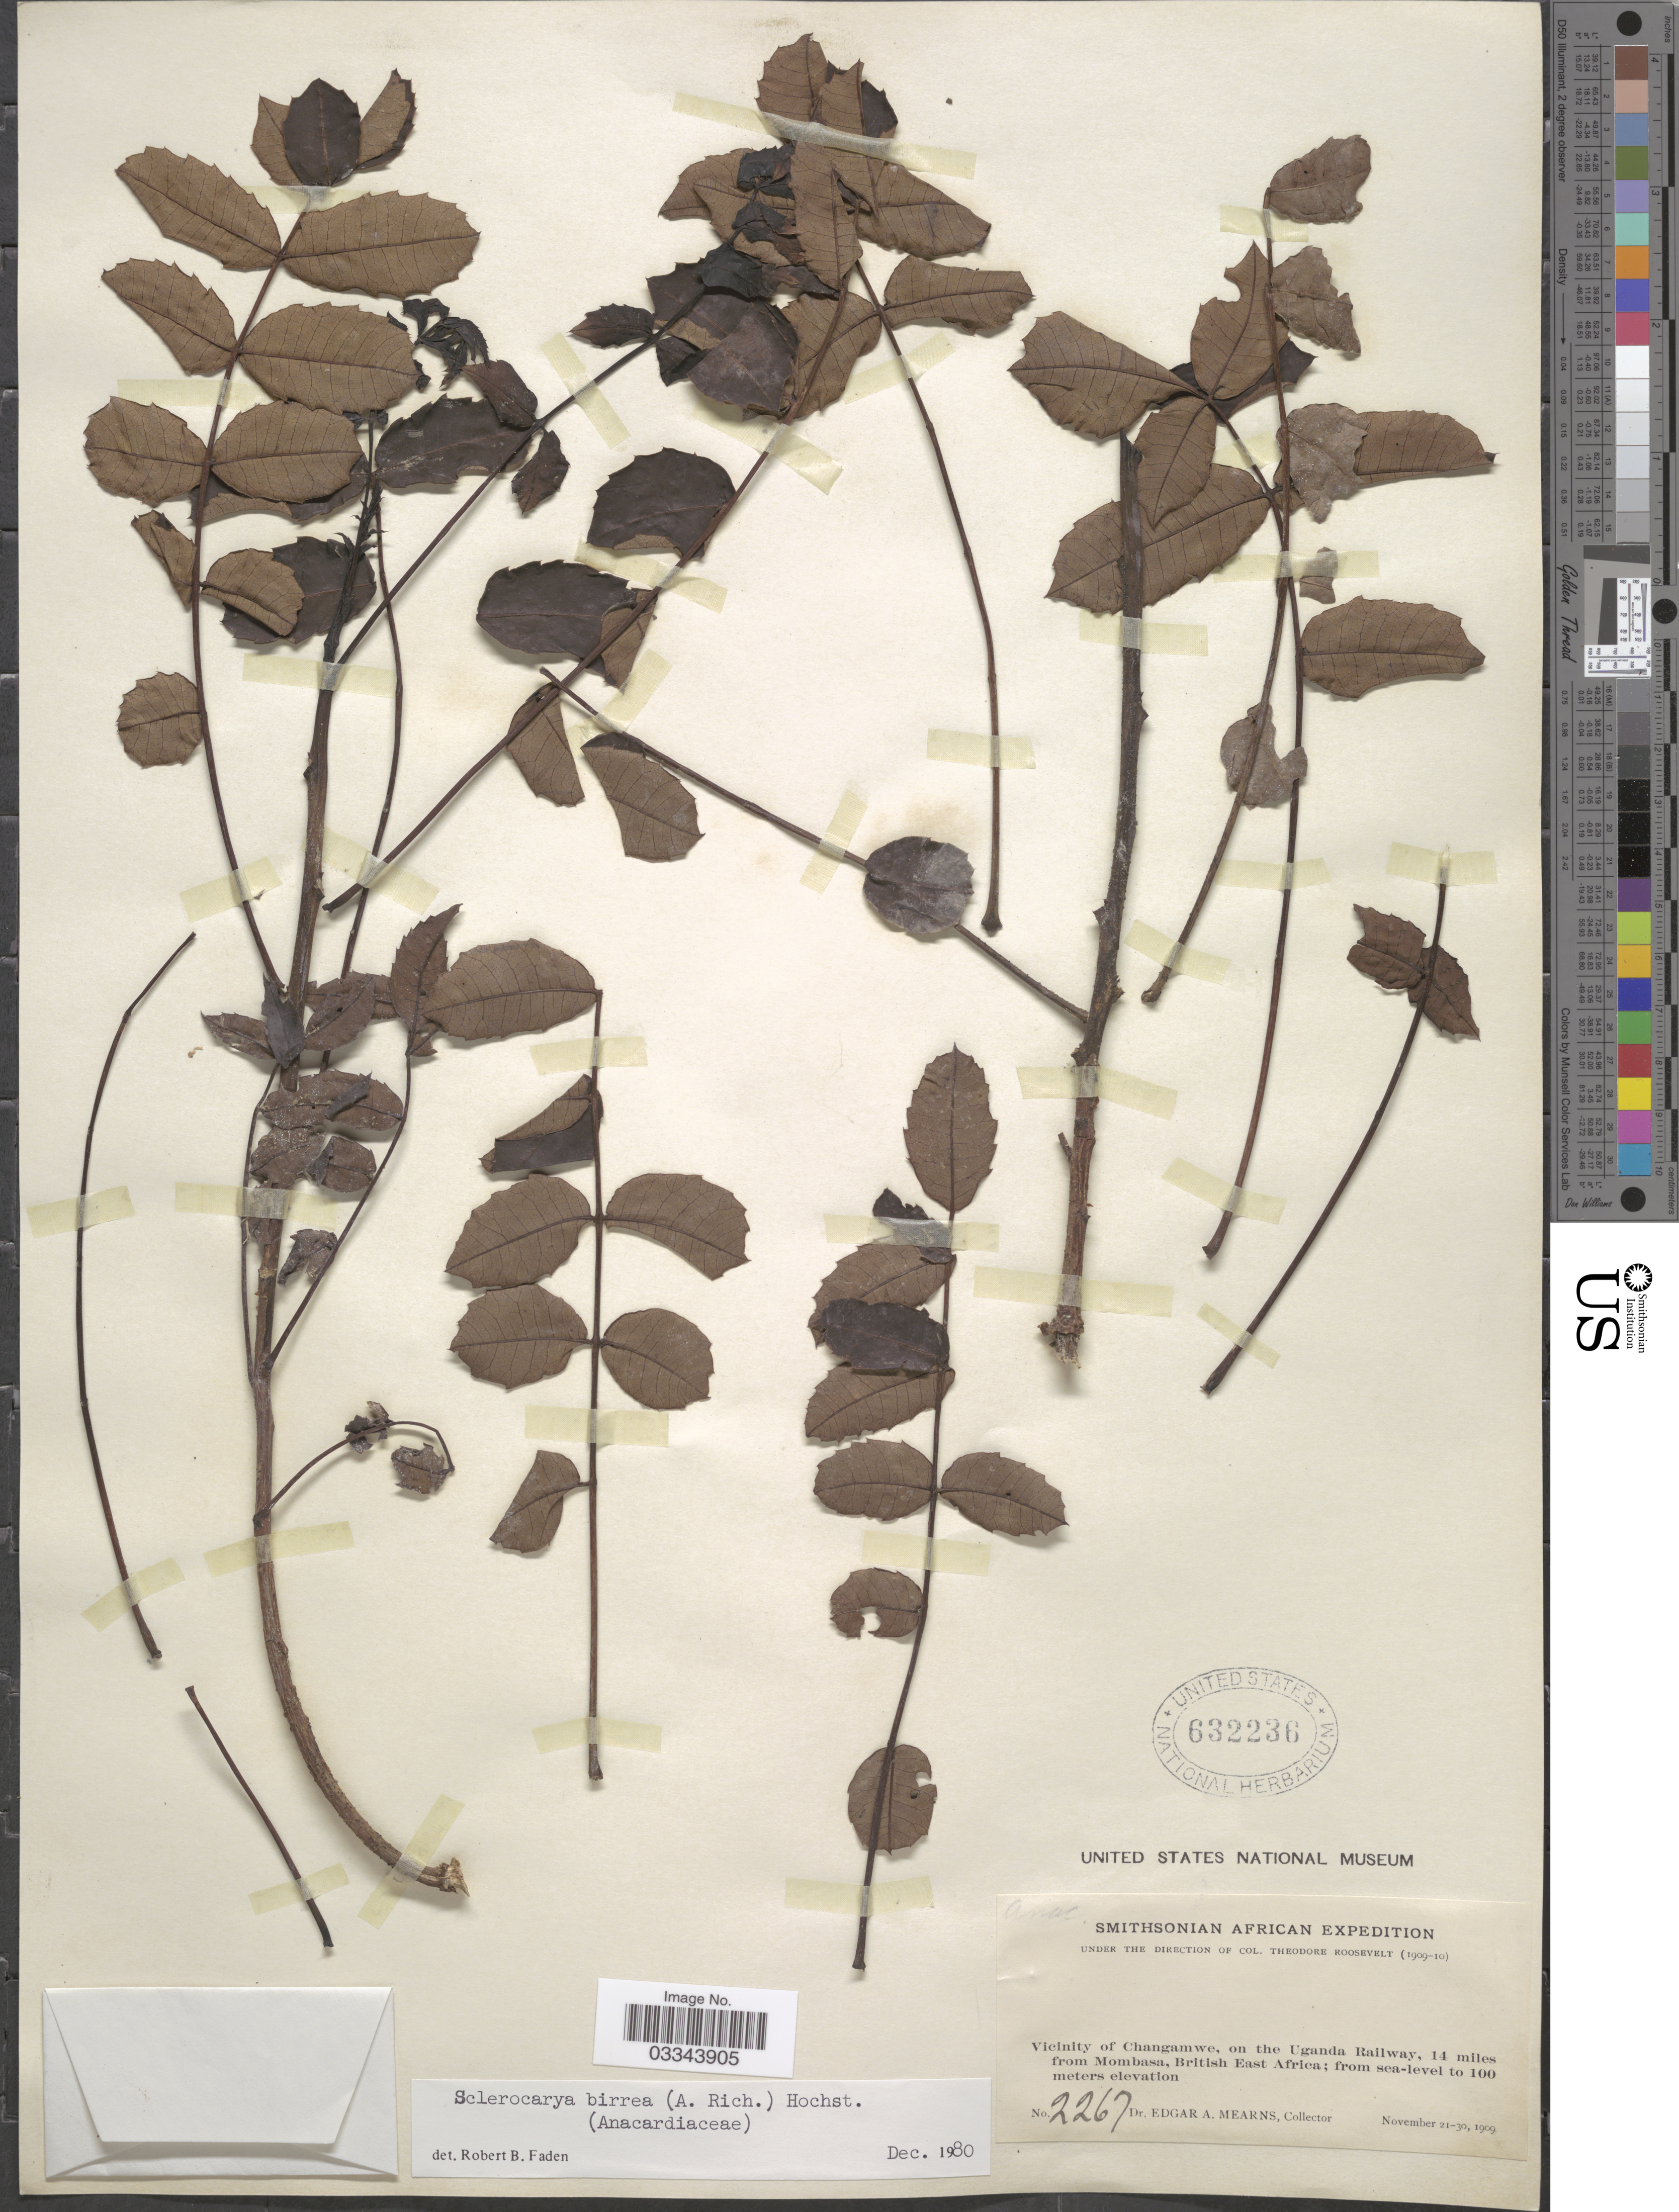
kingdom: Plantae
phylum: Tracheophyta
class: Magnoliopsida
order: Sapindales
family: Anacardiaceae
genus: Sclerocarya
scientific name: Sclerocarya birrea subsp. birrea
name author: (A. Rich.) Hochst.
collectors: E. A. Mearns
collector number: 2267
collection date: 1909-11-21/1909-11-30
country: Kenya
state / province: Mombasa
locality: Vicinity of Changamwe, on the Uganda Railway, 14 miles from Mombasa, British East Africa.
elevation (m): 0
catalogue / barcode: US 632236